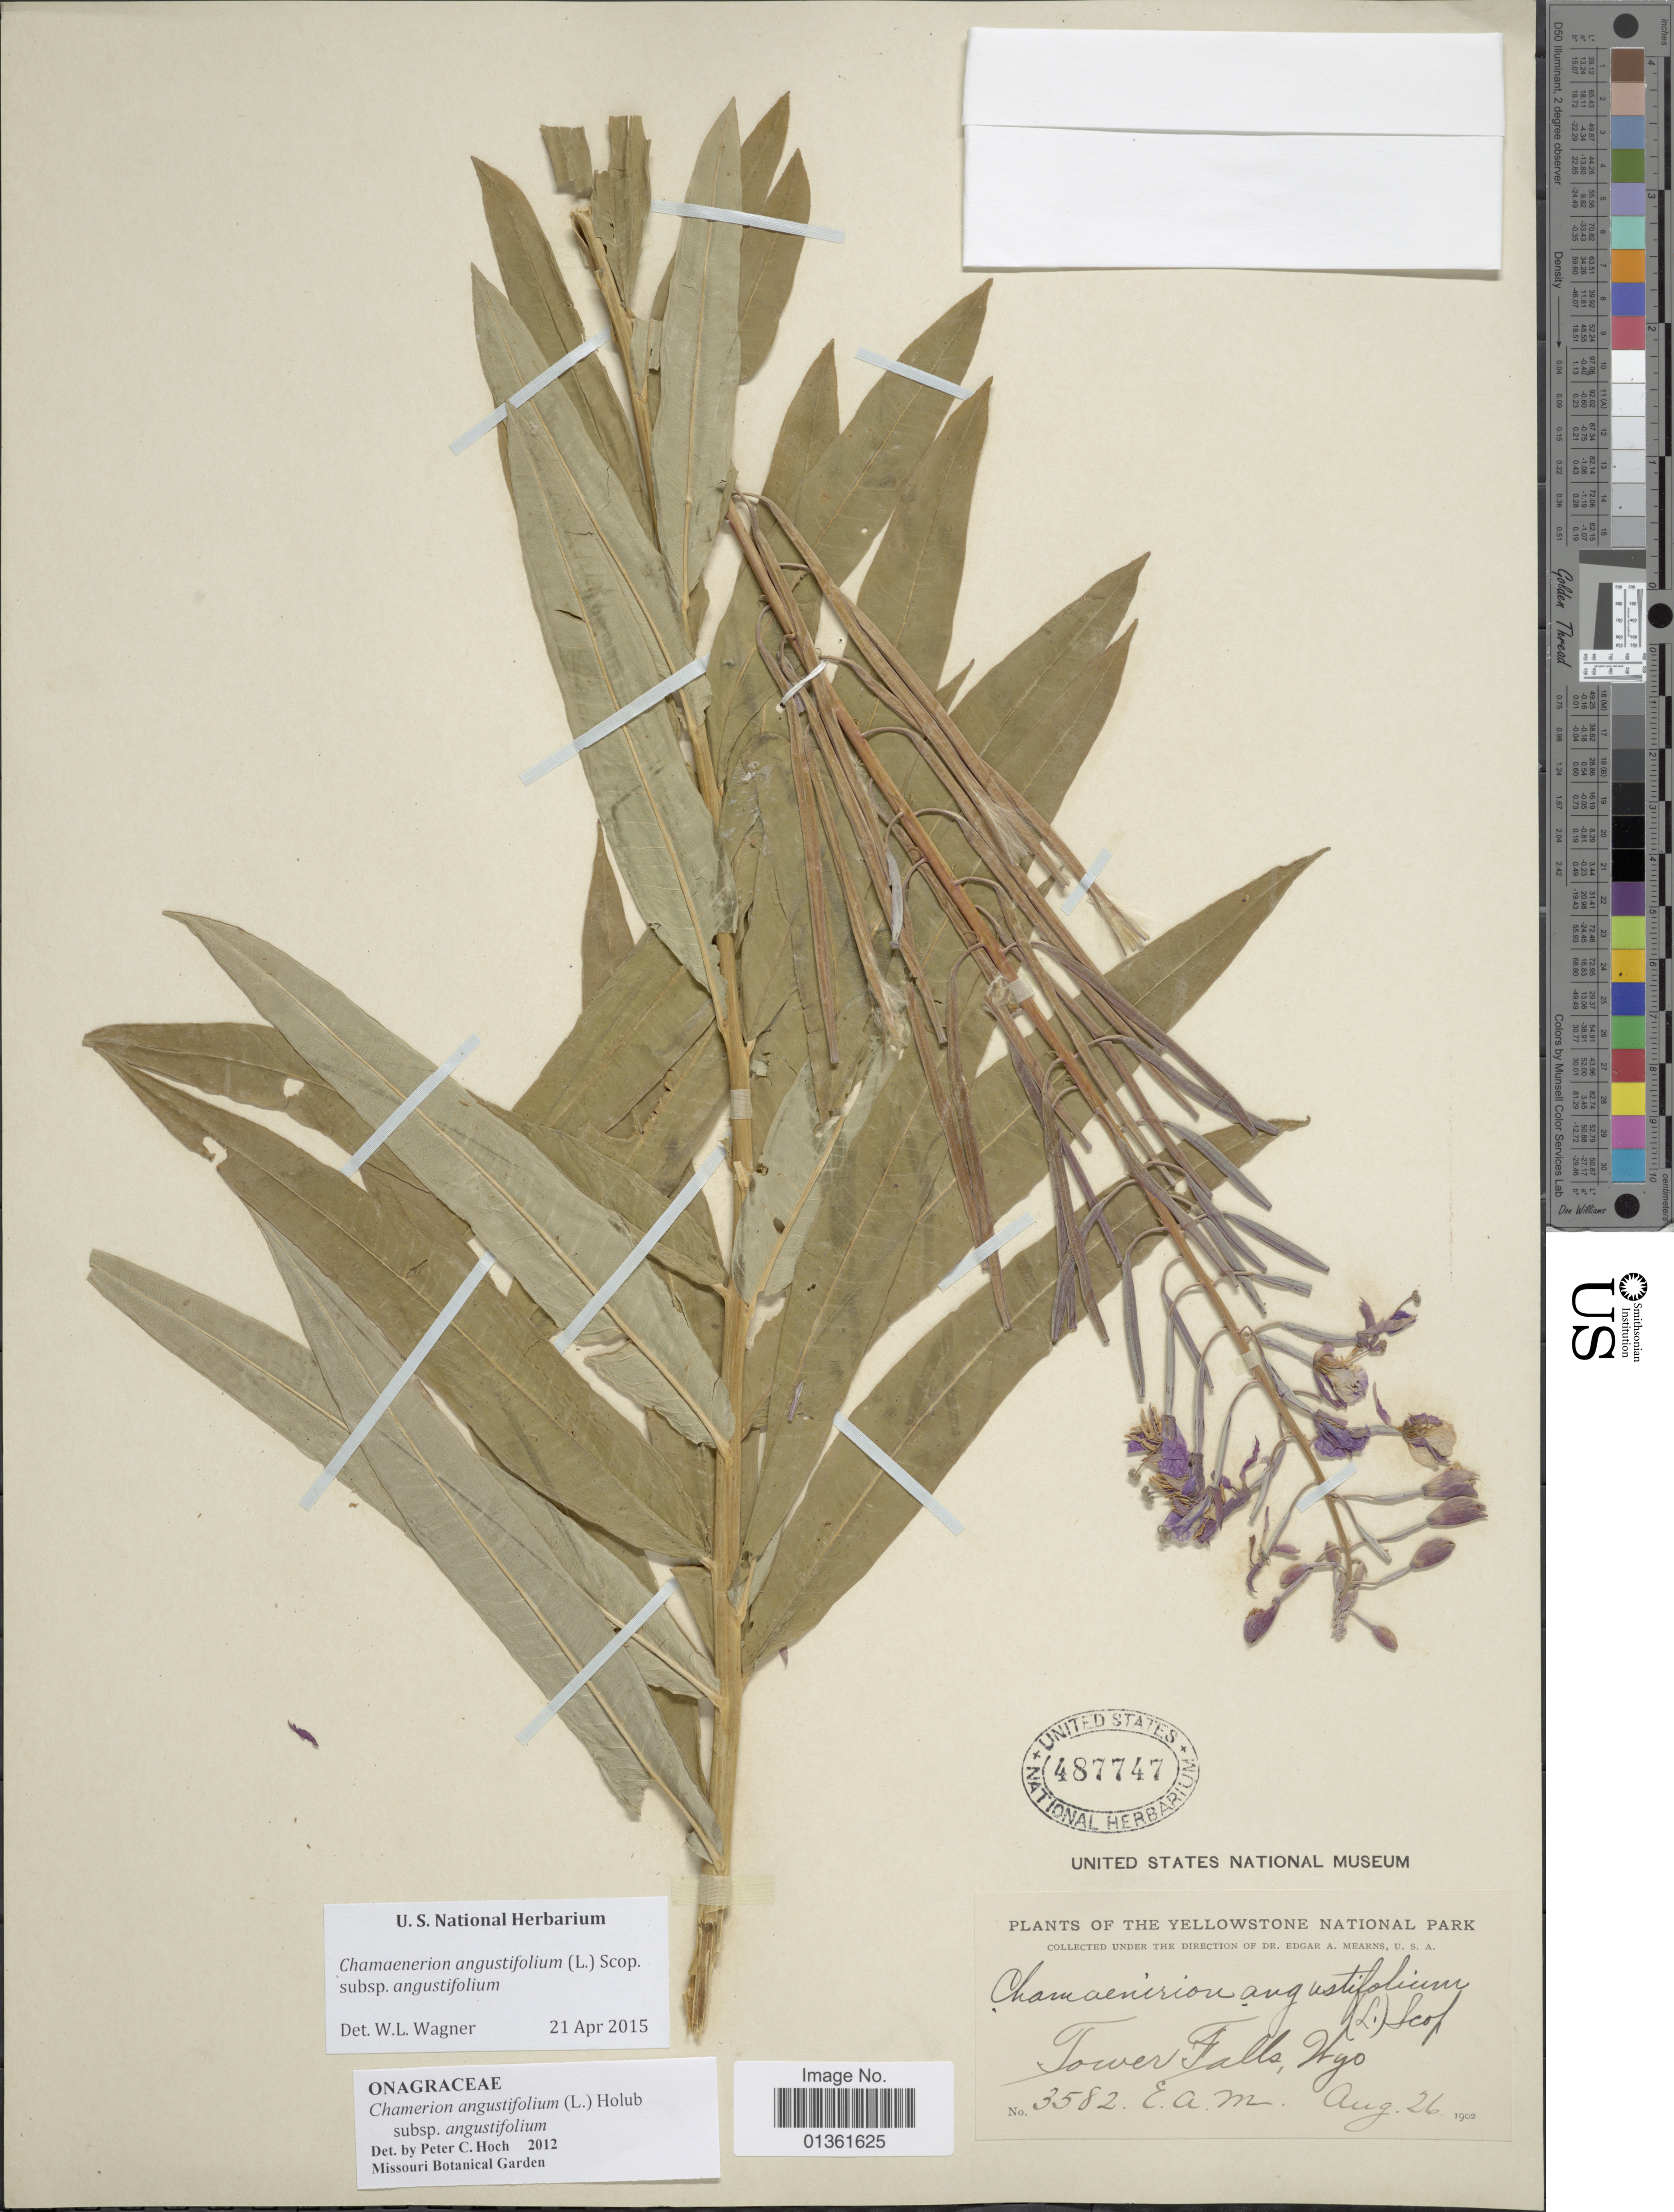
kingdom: Plantae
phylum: Tracheophyta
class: Magnoliopsida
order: Myrtales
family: Onagraceae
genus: Chamaenerion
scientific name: Chamaenerion angustifolium subsp. angustifolium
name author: (L.) Scop.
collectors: E. A. Mearns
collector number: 3582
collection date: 1902-08-26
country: United States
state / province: Wyoming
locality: Yellowstone National Park. Tower Falls.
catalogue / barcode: US 487747